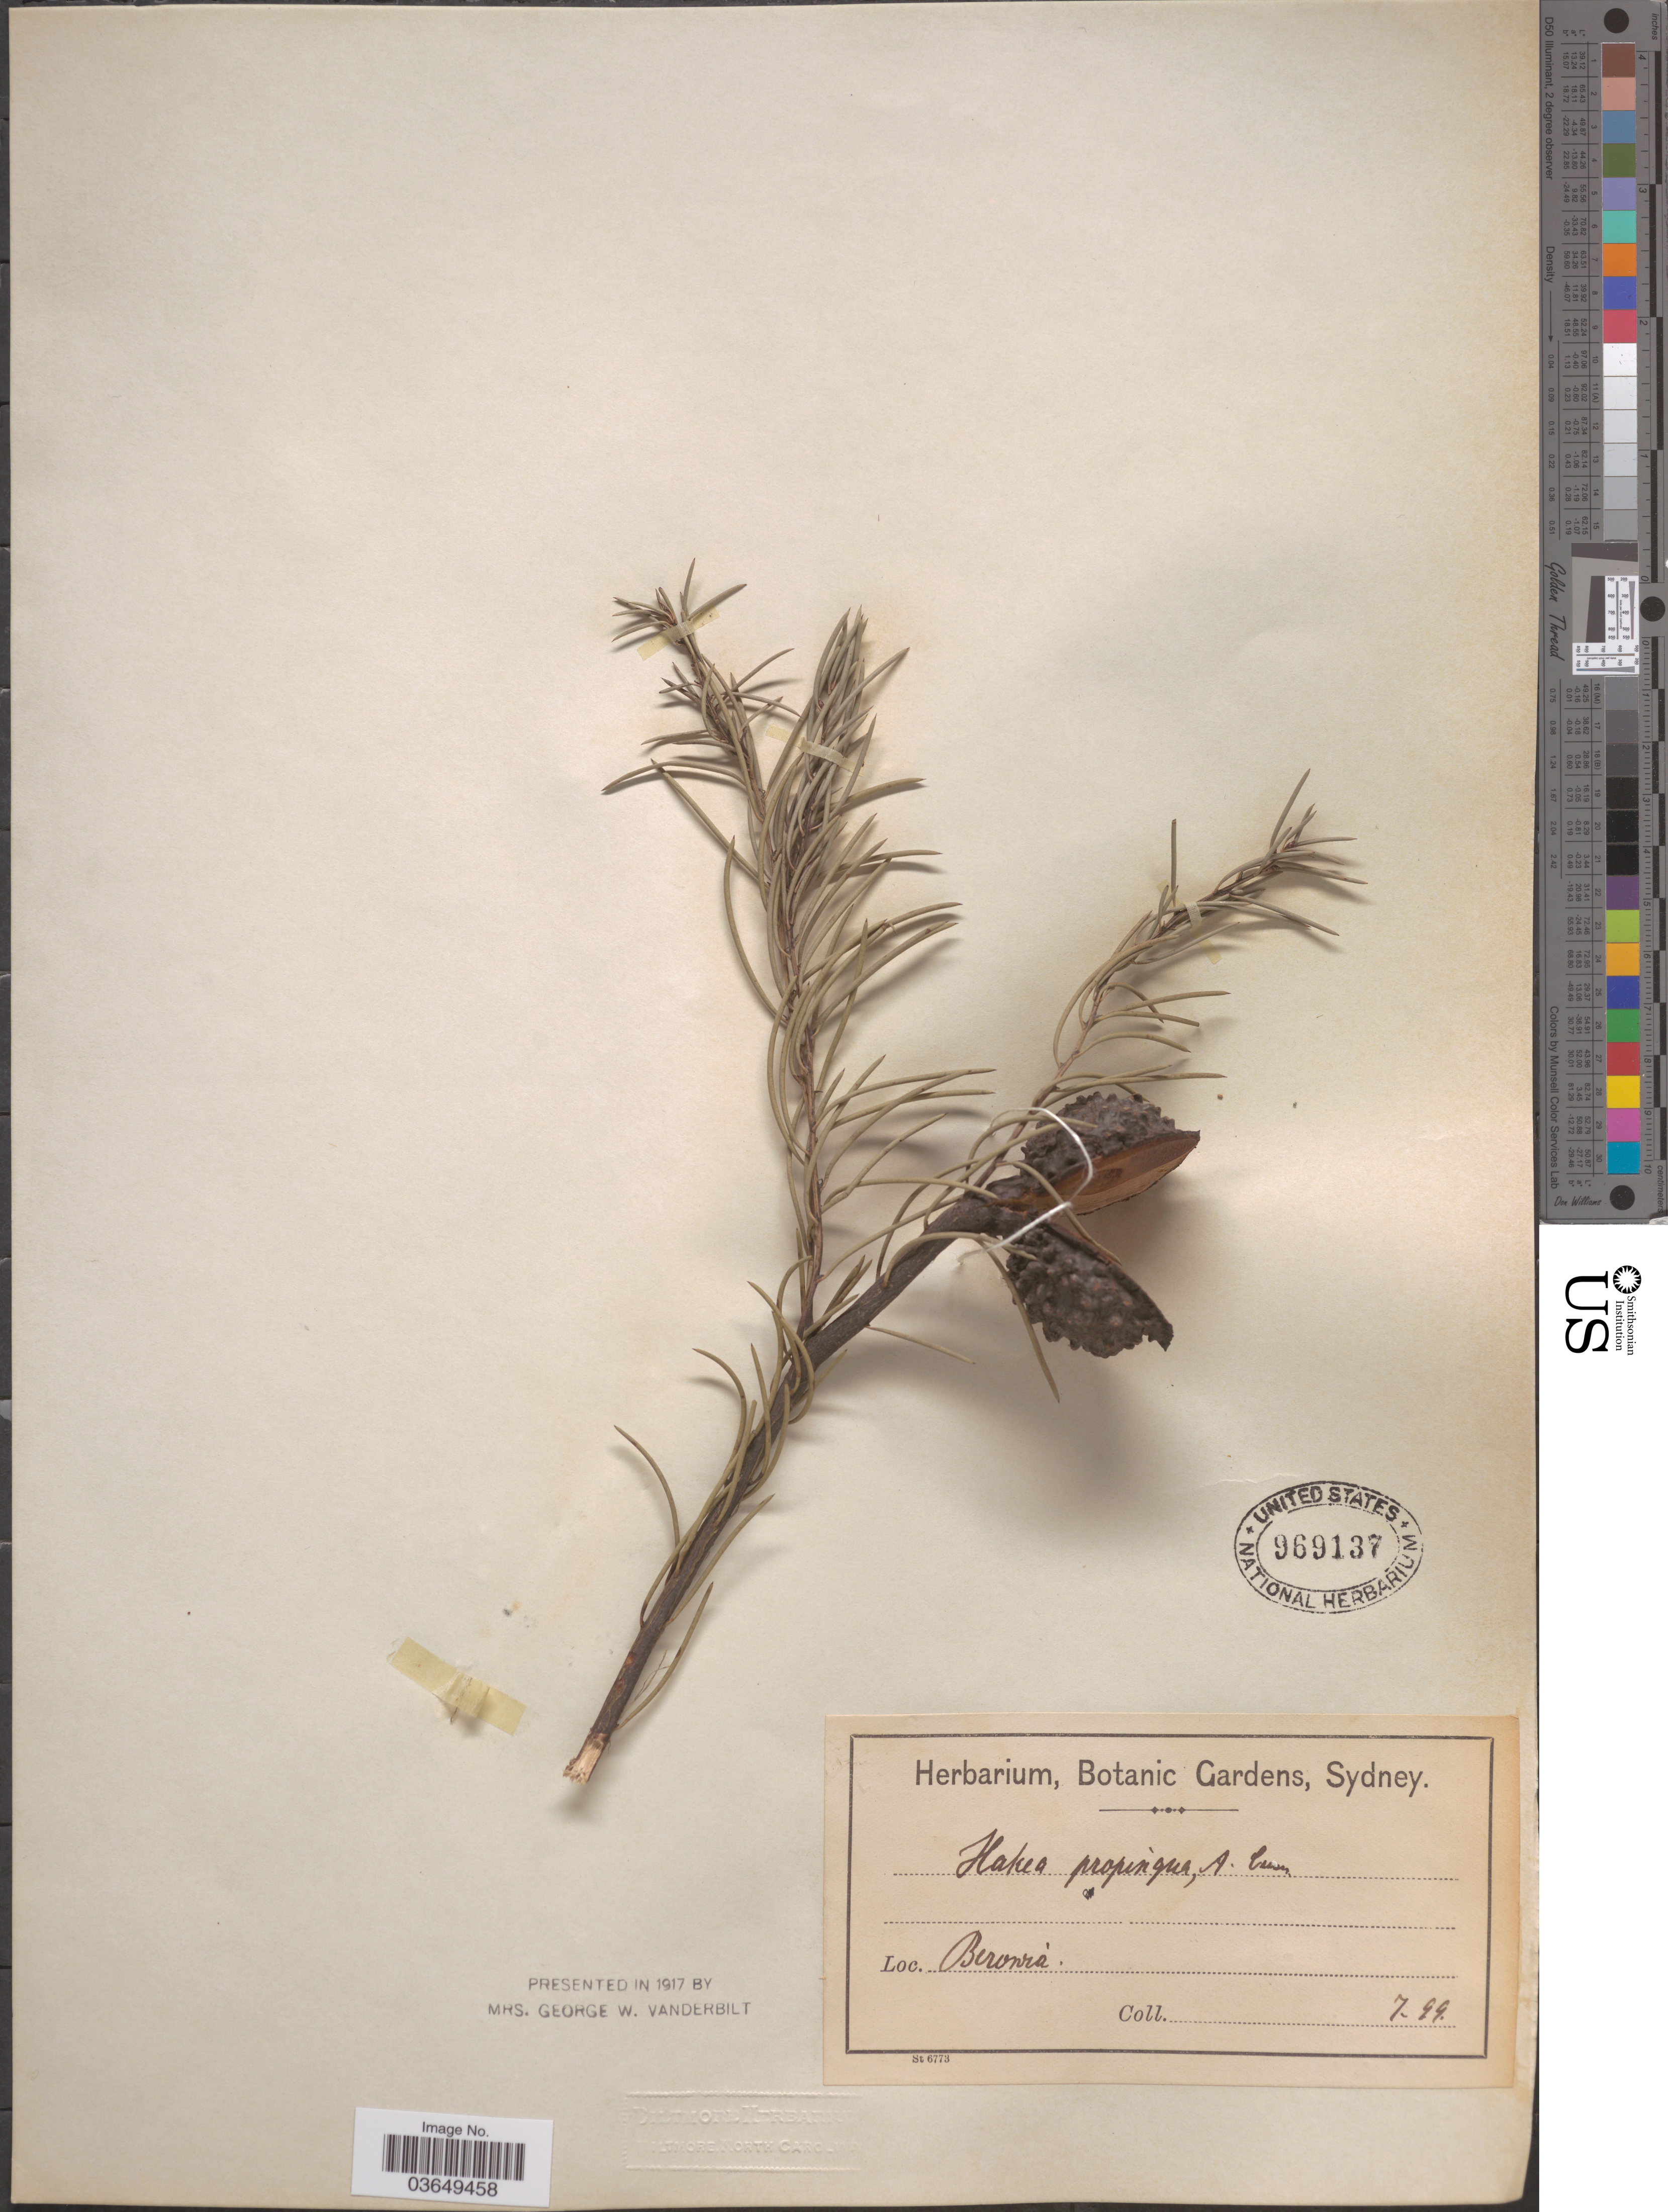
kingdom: Plantae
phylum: Tracheophyta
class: Magnoliopsida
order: Proteales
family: Proteaceae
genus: Hakea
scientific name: Hakea propinqua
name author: A. Cunn.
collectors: ex herb. Botanic Gardens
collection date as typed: Transcribed d/m/y: /7/99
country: Australia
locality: Berowra.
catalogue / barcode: US 969137